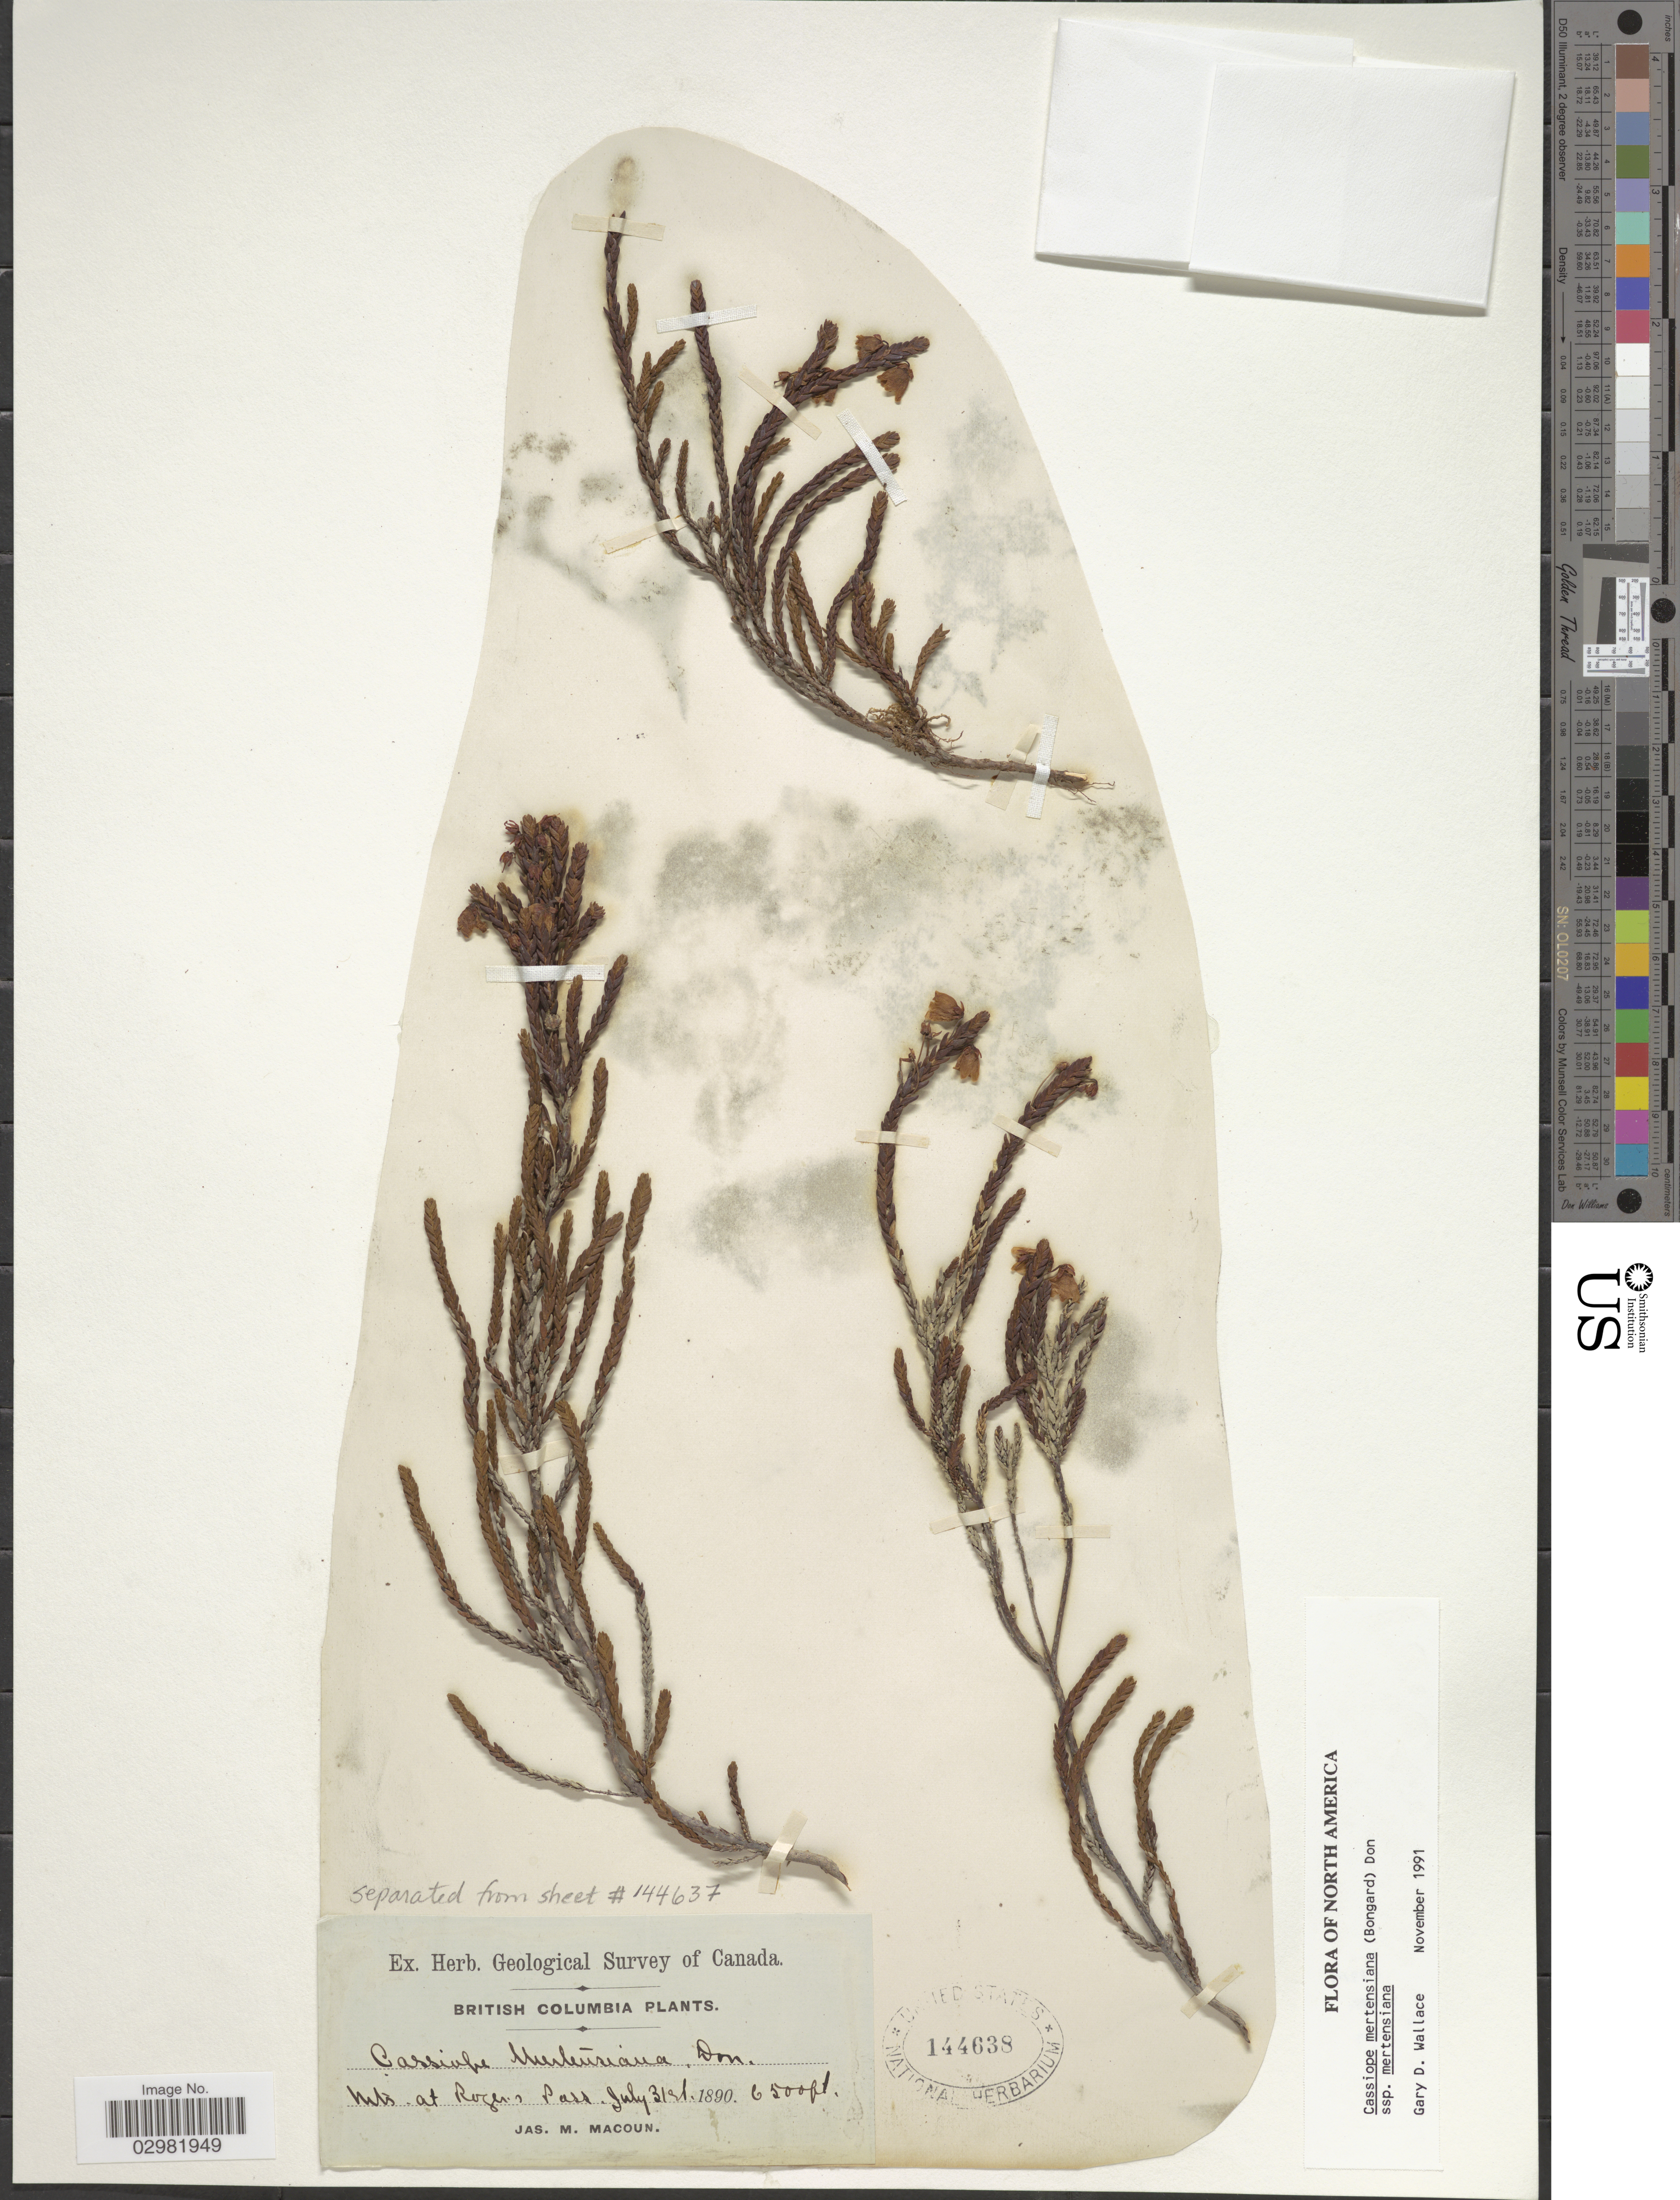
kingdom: Plantae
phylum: Tracheophyta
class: Magnoliopsida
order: Ericales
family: Ericaceae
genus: Cassiope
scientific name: Cassiope mertensiana subsp. mertensiana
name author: (Bong.) G. Don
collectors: J. M. Macoun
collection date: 1890-07-31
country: Canada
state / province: British Columbia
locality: Mts. at Rogers Pass.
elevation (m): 1981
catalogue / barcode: US 144638